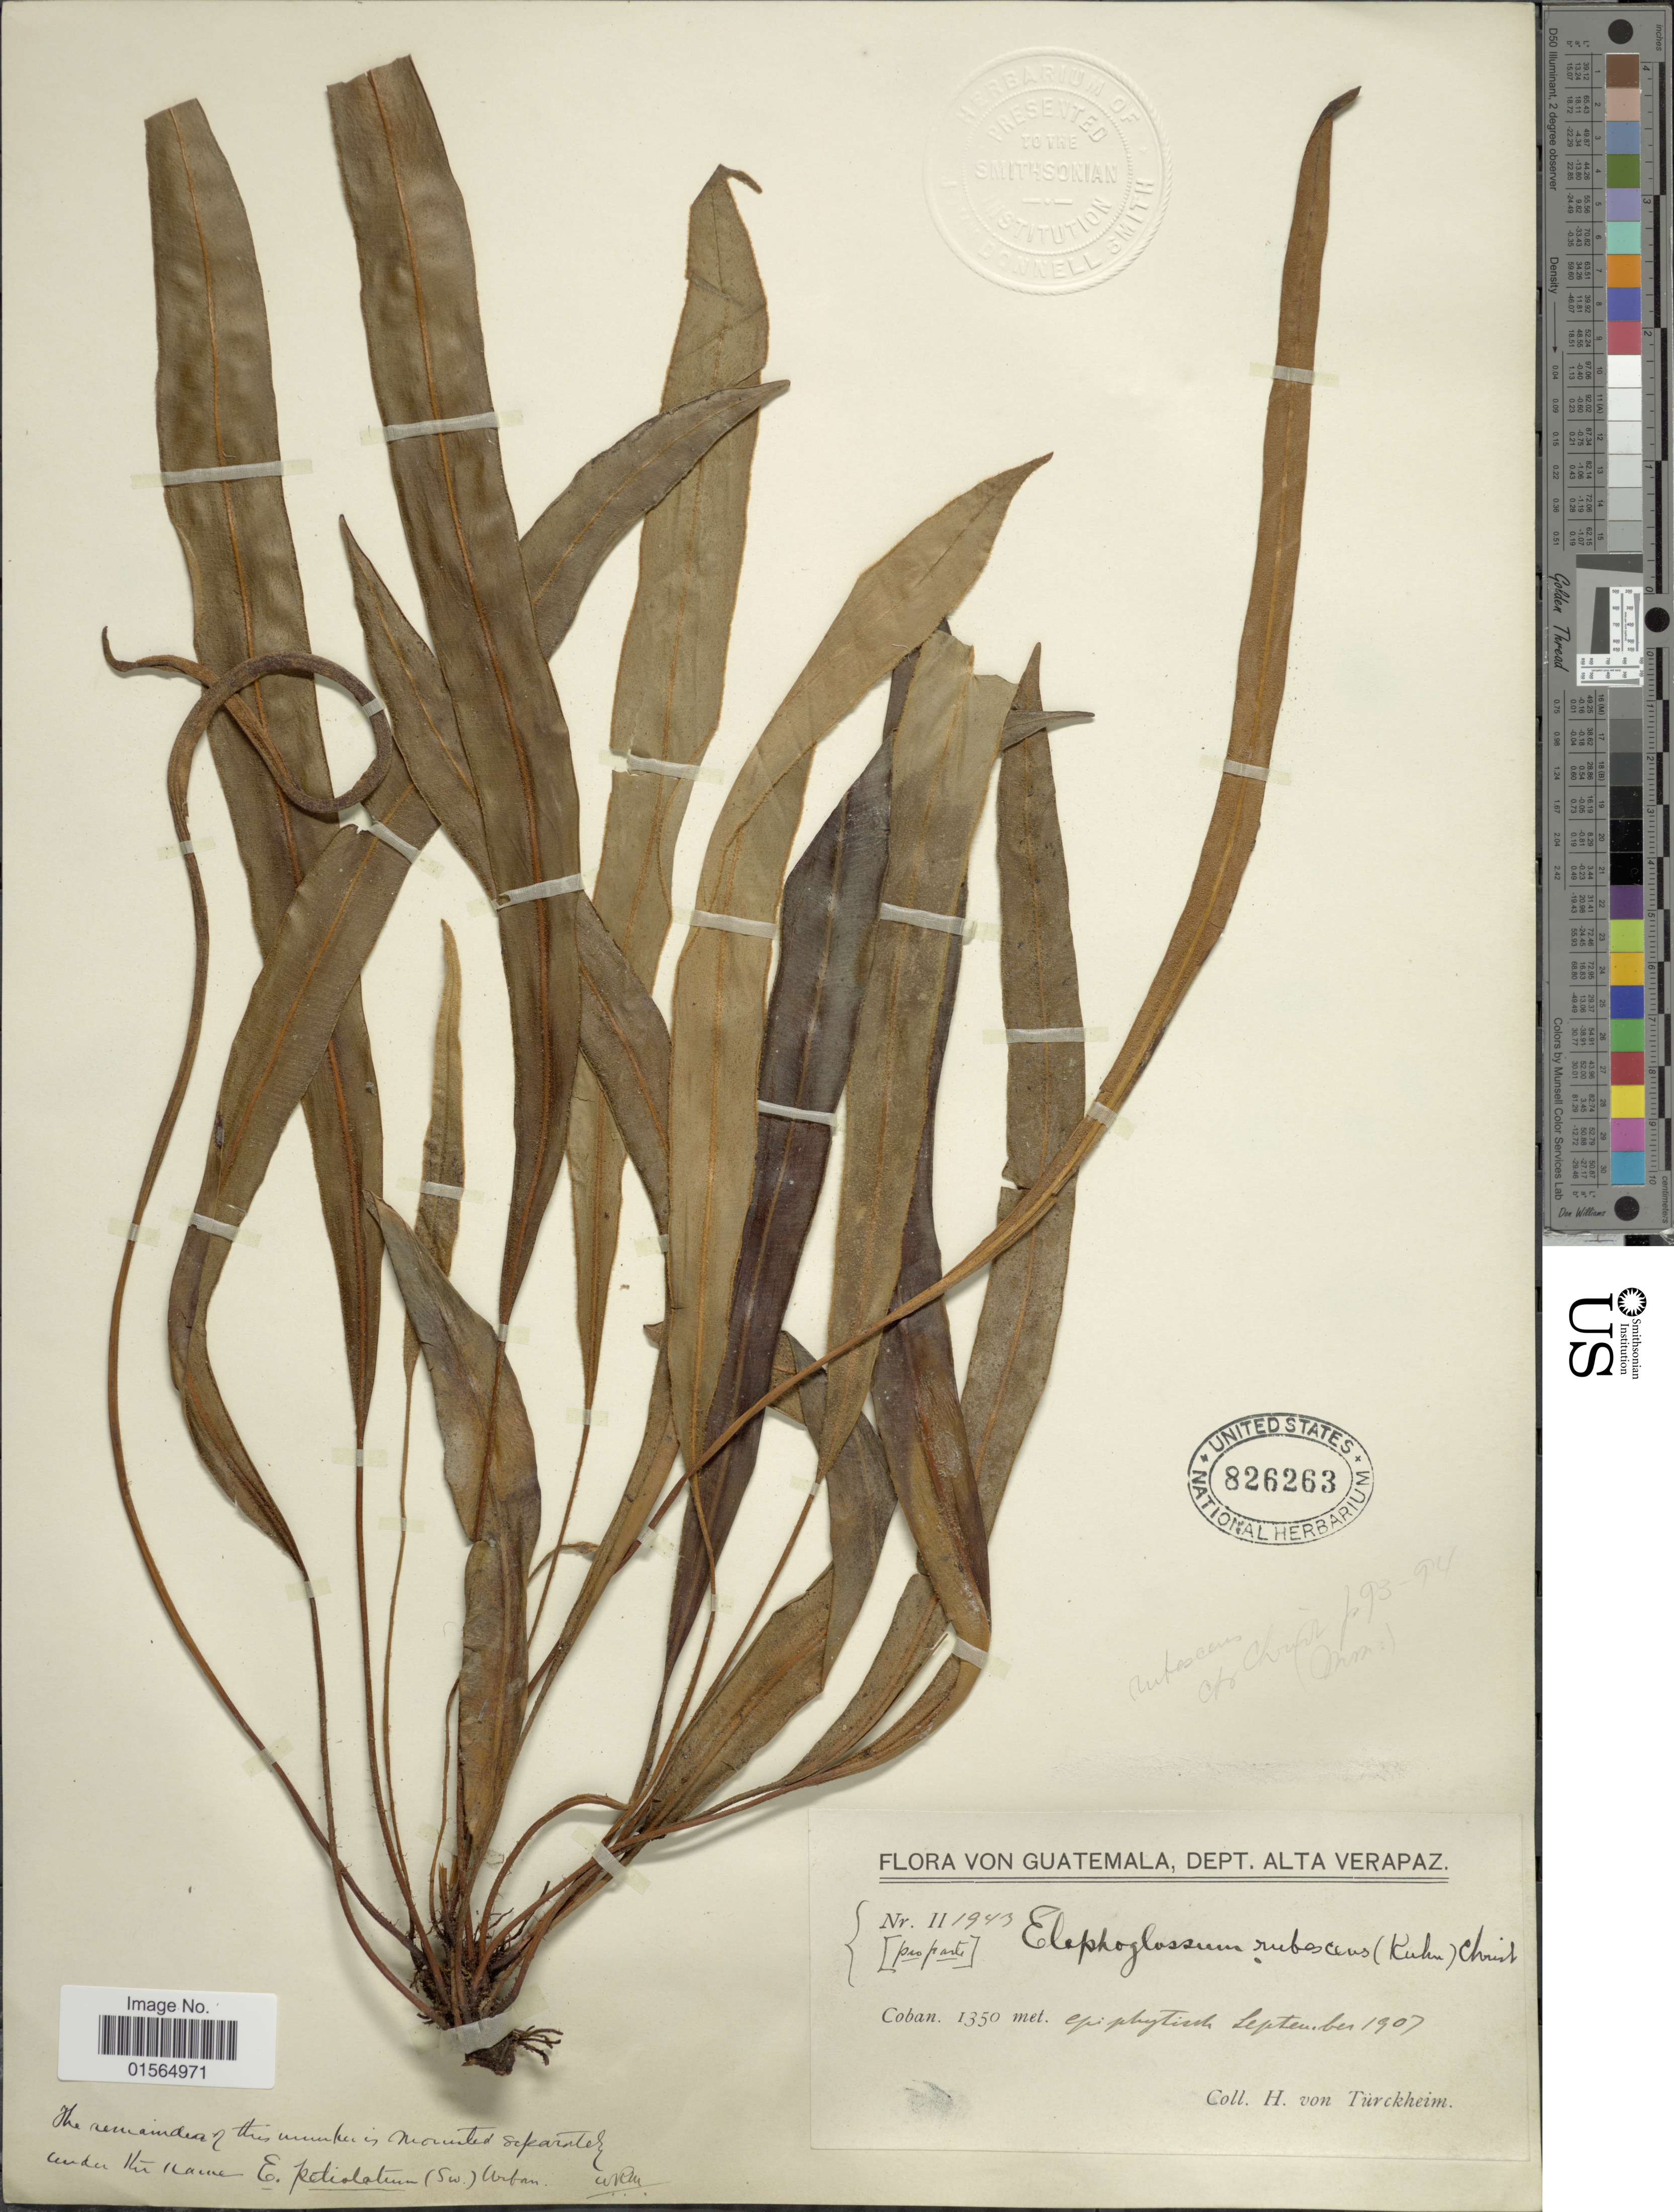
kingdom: Plantae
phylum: Tracheophyta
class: Polypodiopsida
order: Polypodiales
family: Dryopteridaceae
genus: Elaphoglossum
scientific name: Elaphoglossum rubescens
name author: Kuhn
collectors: H. von Türckheim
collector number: II1943*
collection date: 1907-09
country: Guatemala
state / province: Alta Verapaz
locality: Coban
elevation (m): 1350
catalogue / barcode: US 826263